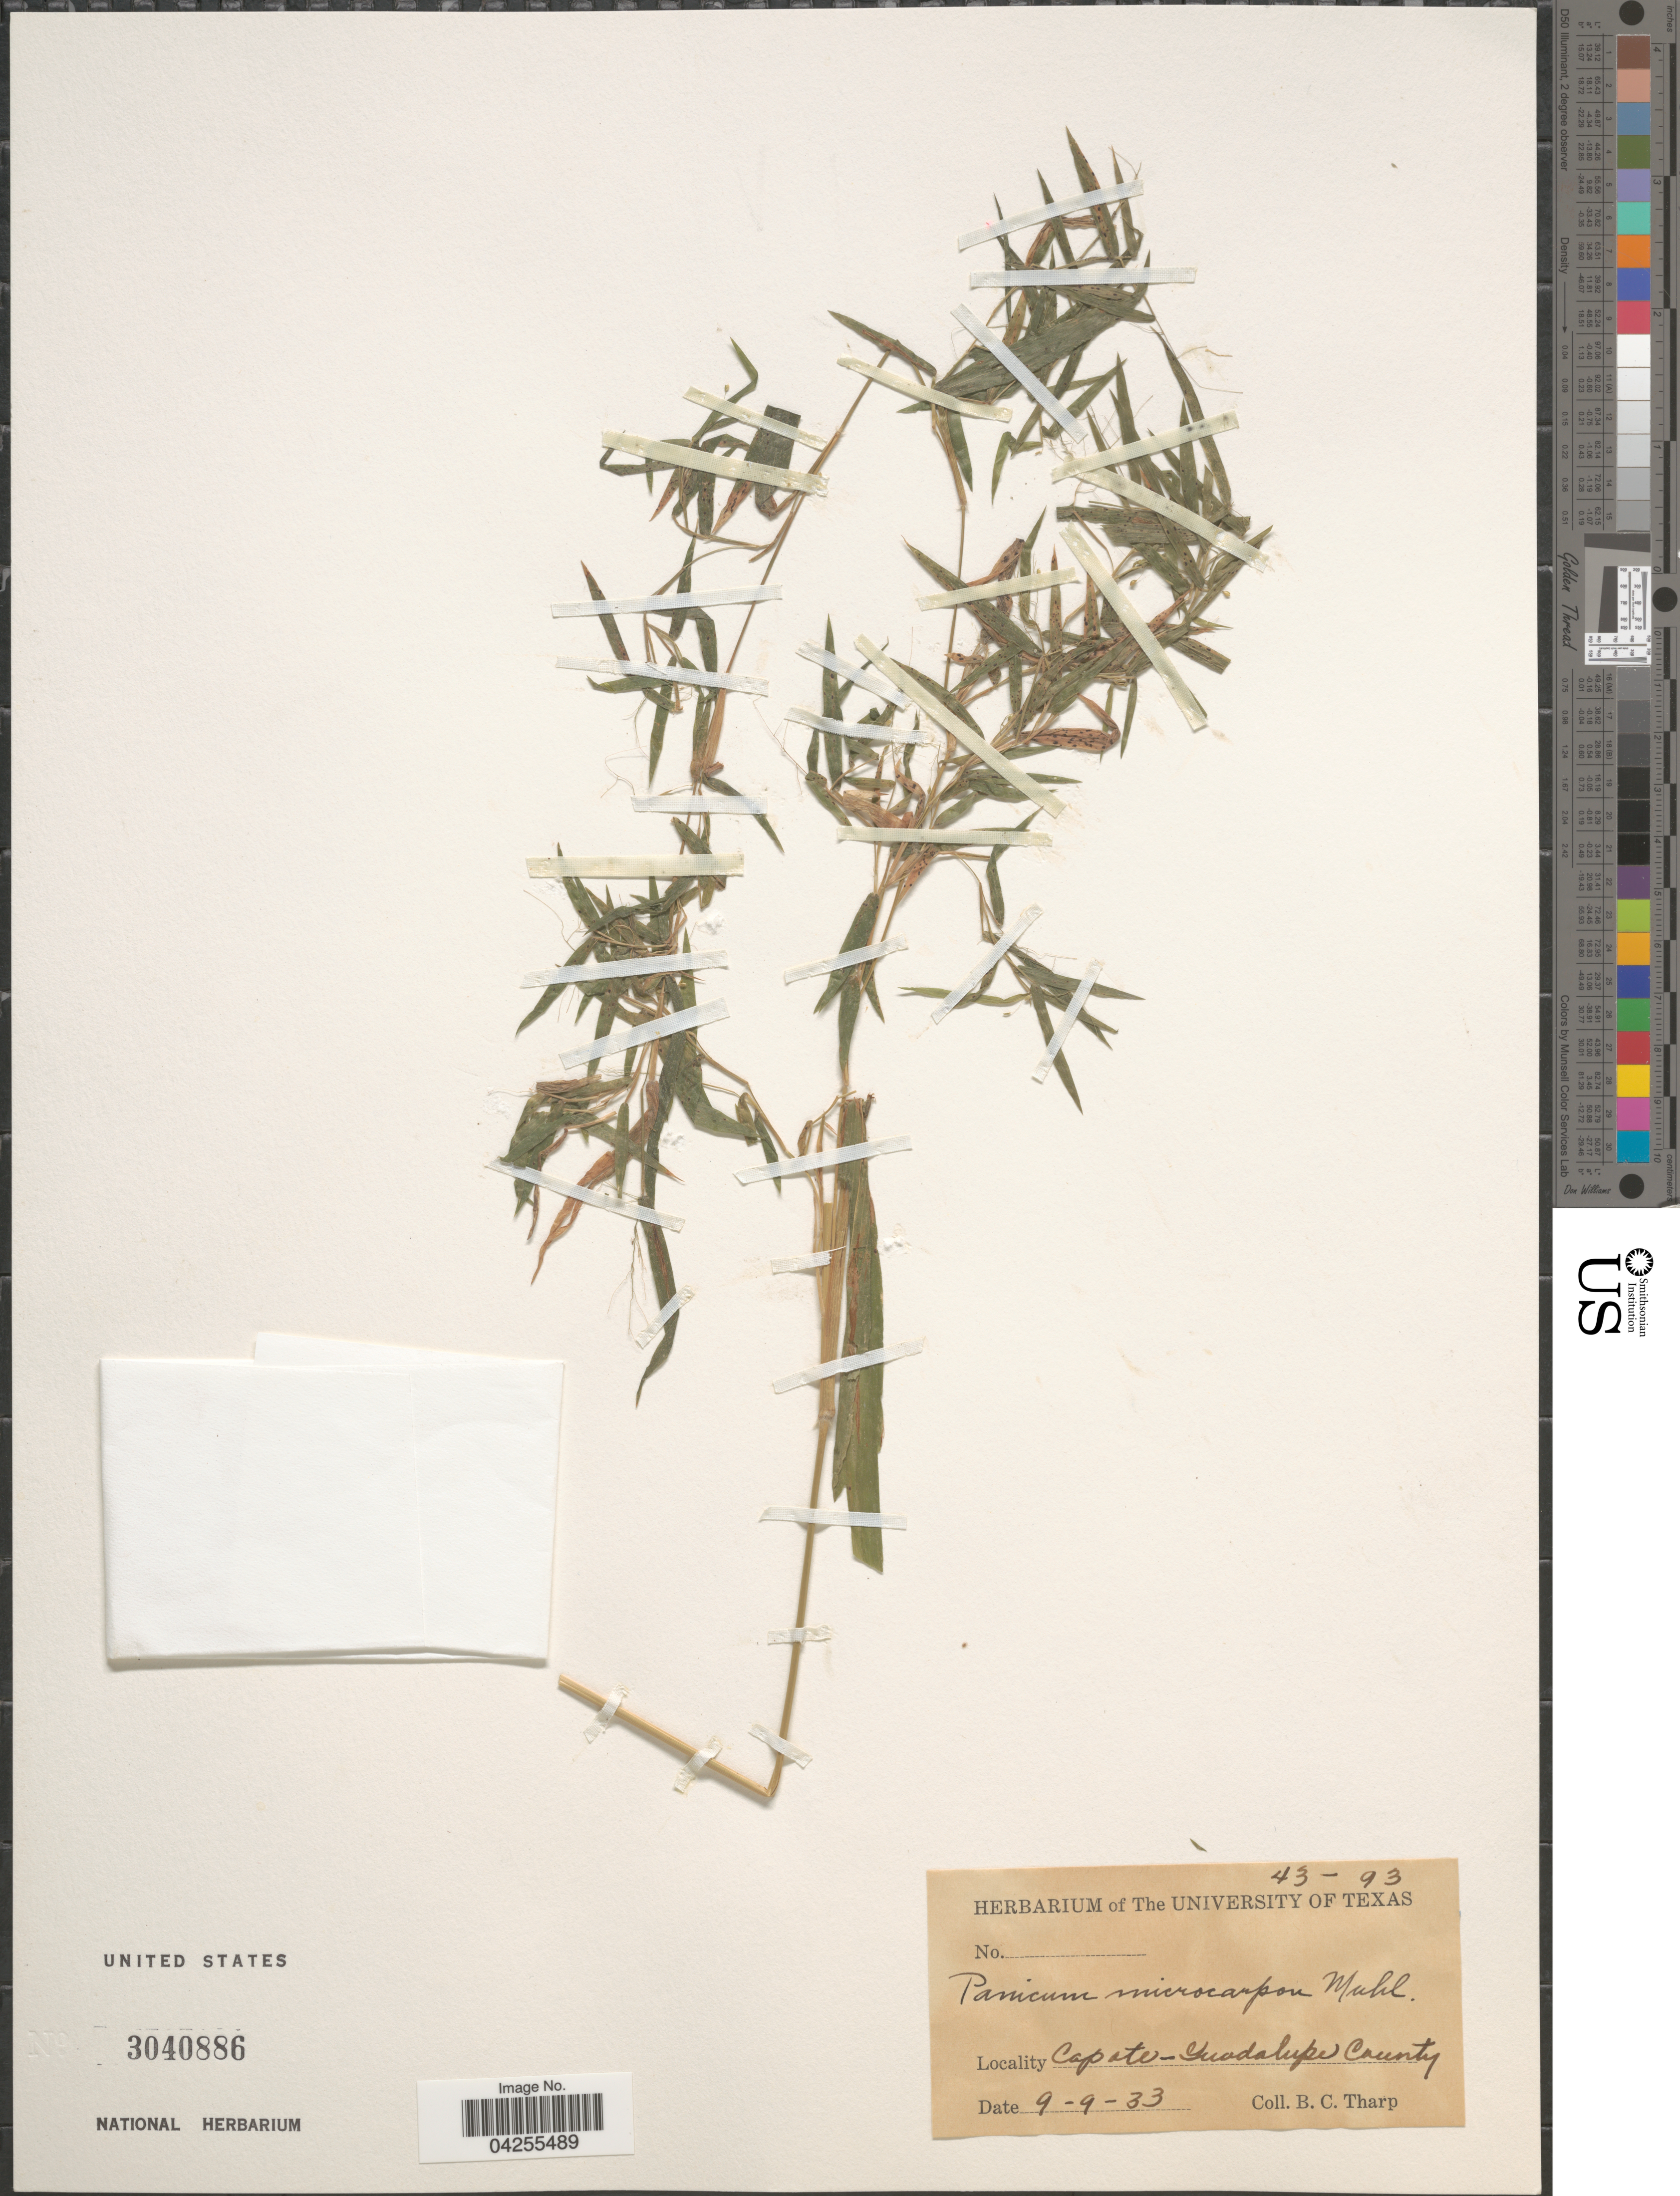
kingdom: Plantae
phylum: Tracheophyta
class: Liliopsida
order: Poales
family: Poaceae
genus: Dichanthelium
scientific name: Dichanthelium dichotomum var. dichotomum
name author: (L.) Gould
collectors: B. C. Tharp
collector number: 43-93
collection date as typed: Transcribed d/m/y: 9/9/33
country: United States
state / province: Texas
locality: Capote-Guadalupe County.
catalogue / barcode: US 3040886